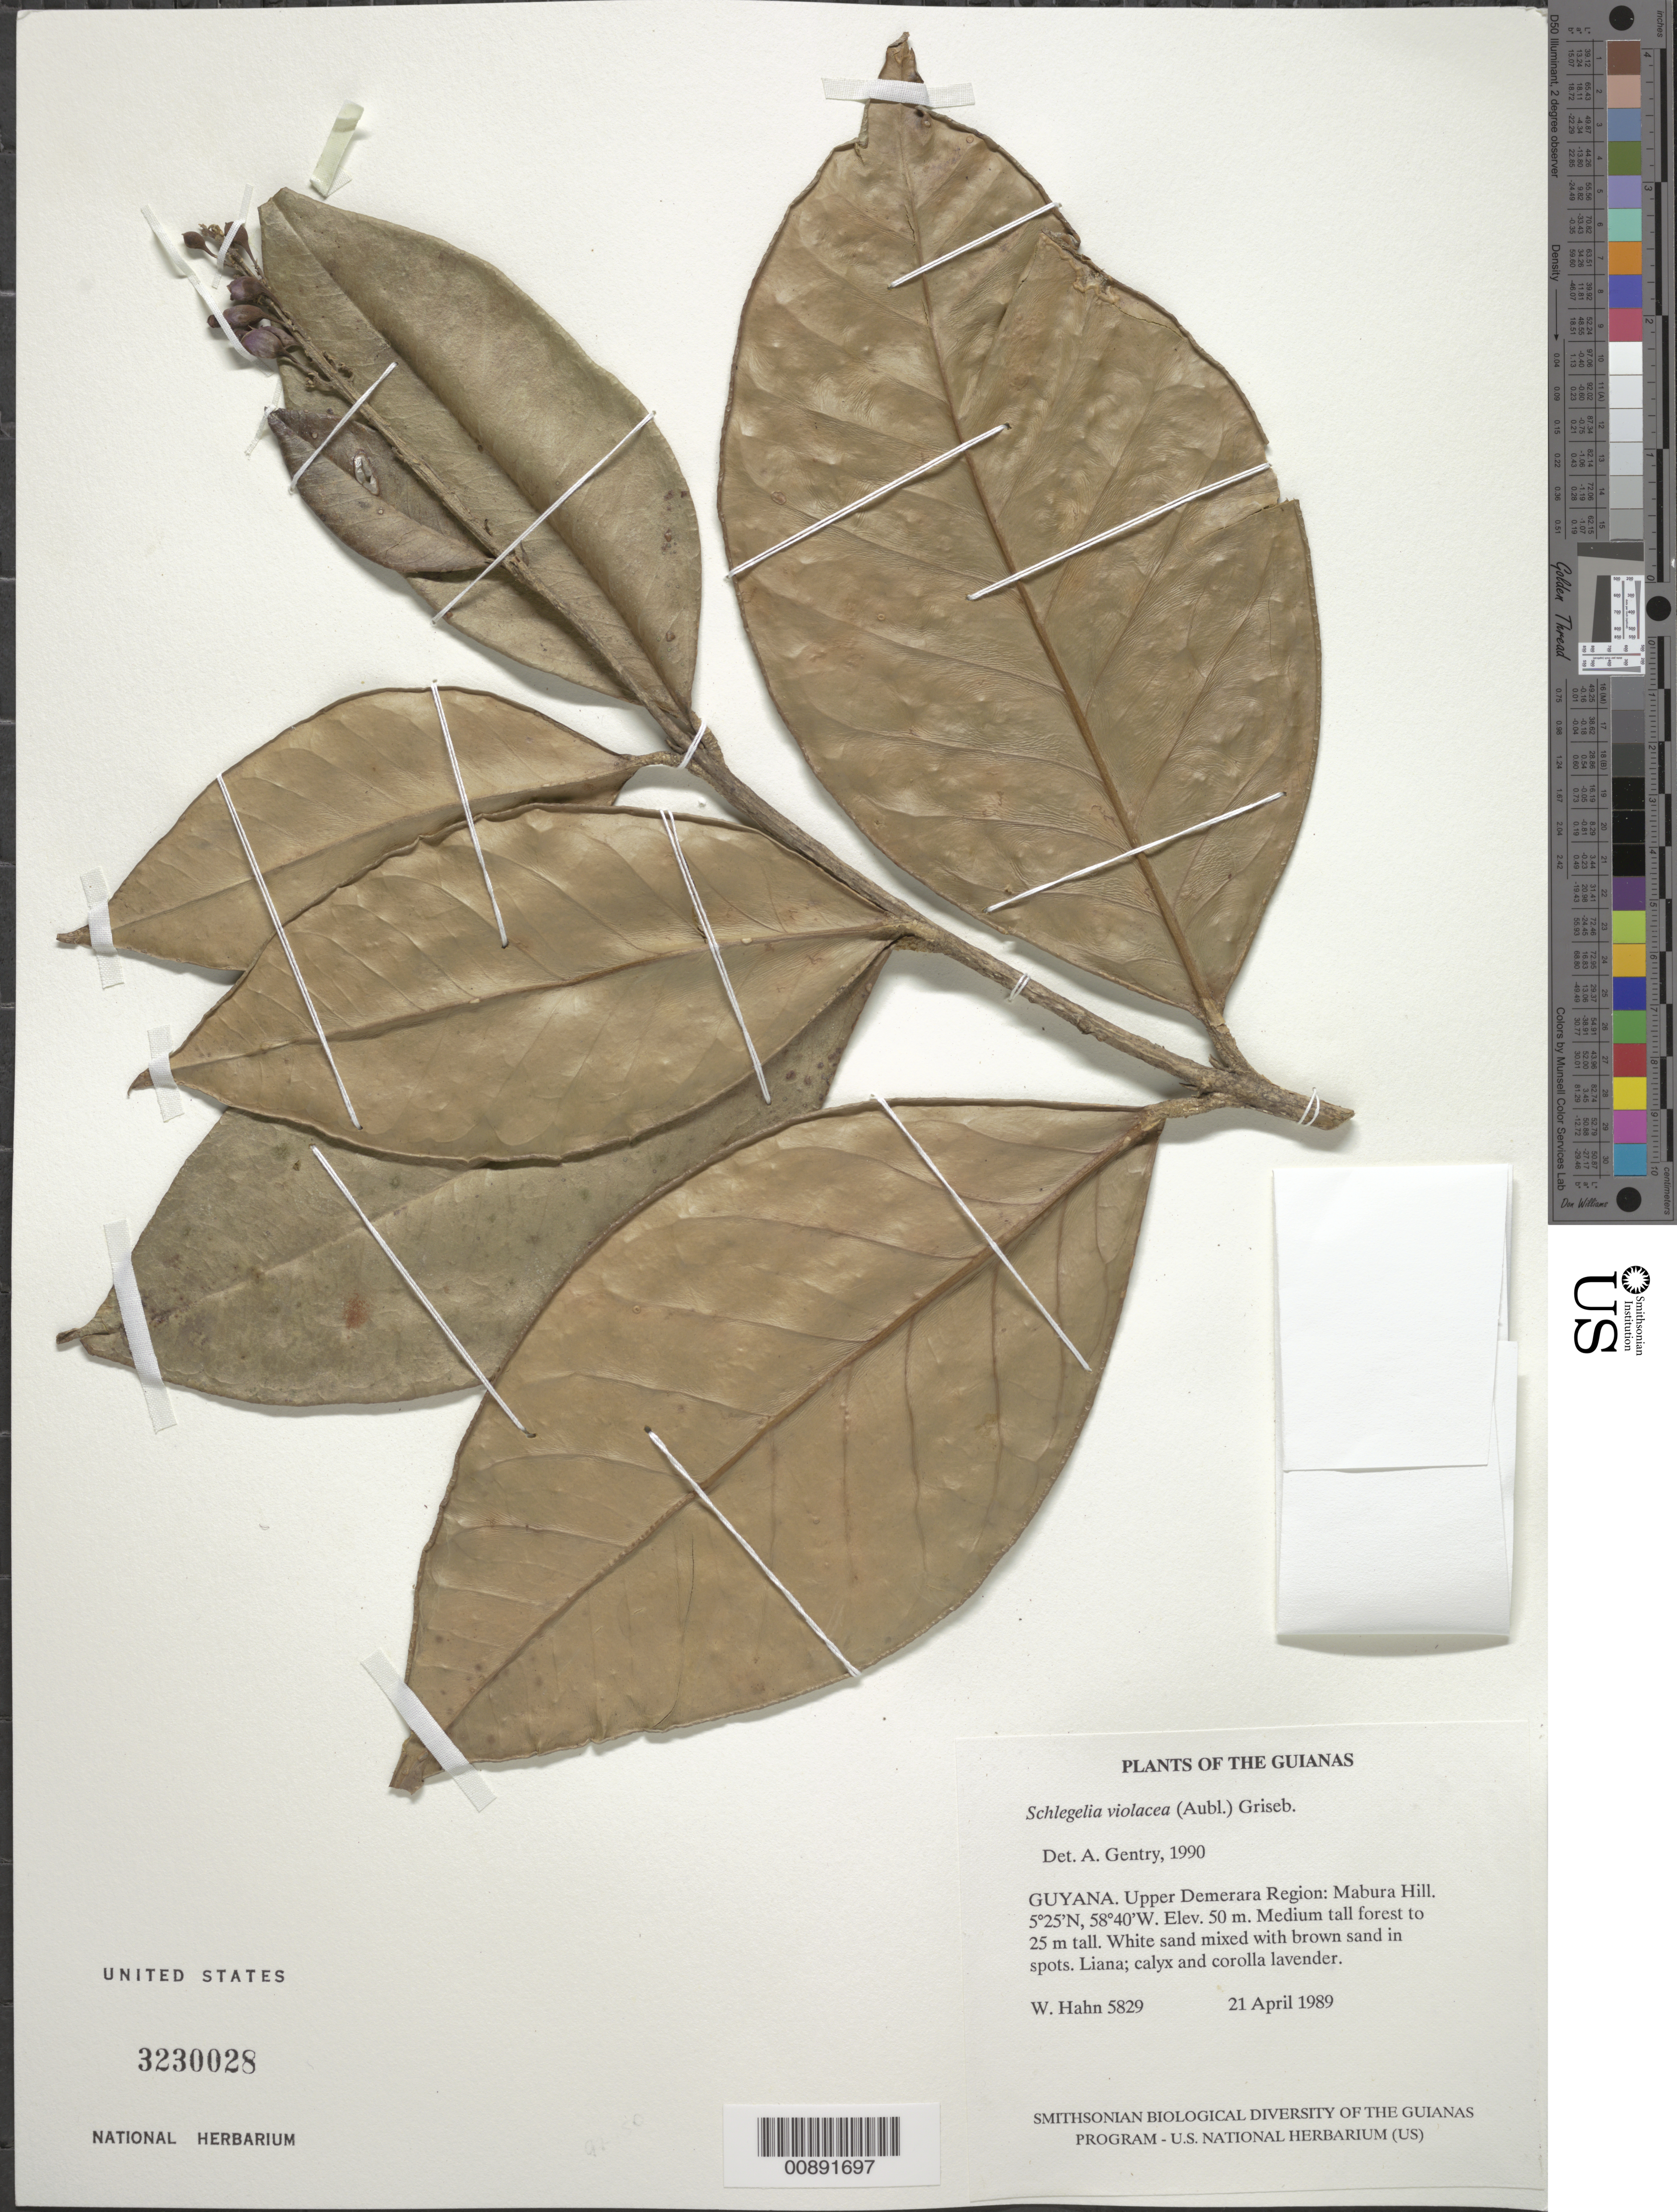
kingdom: Plantae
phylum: Tracheophyta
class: Magnoliopsida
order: Lamiales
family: Schlegeliaceae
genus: Schlegelia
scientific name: Schlegelia violacea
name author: (Aubl.) Griseb.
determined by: Gentry, A. H.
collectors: W. Hahn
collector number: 5829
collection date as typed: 21 April 1989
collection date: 1989-04-21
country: Guyana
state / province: U. Demerara-Berbice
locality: Mabura Hill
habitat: Medium tall forest to 25 m tall. White sand mixed with brown sand in spots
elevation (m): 50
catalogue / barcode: US 3230028